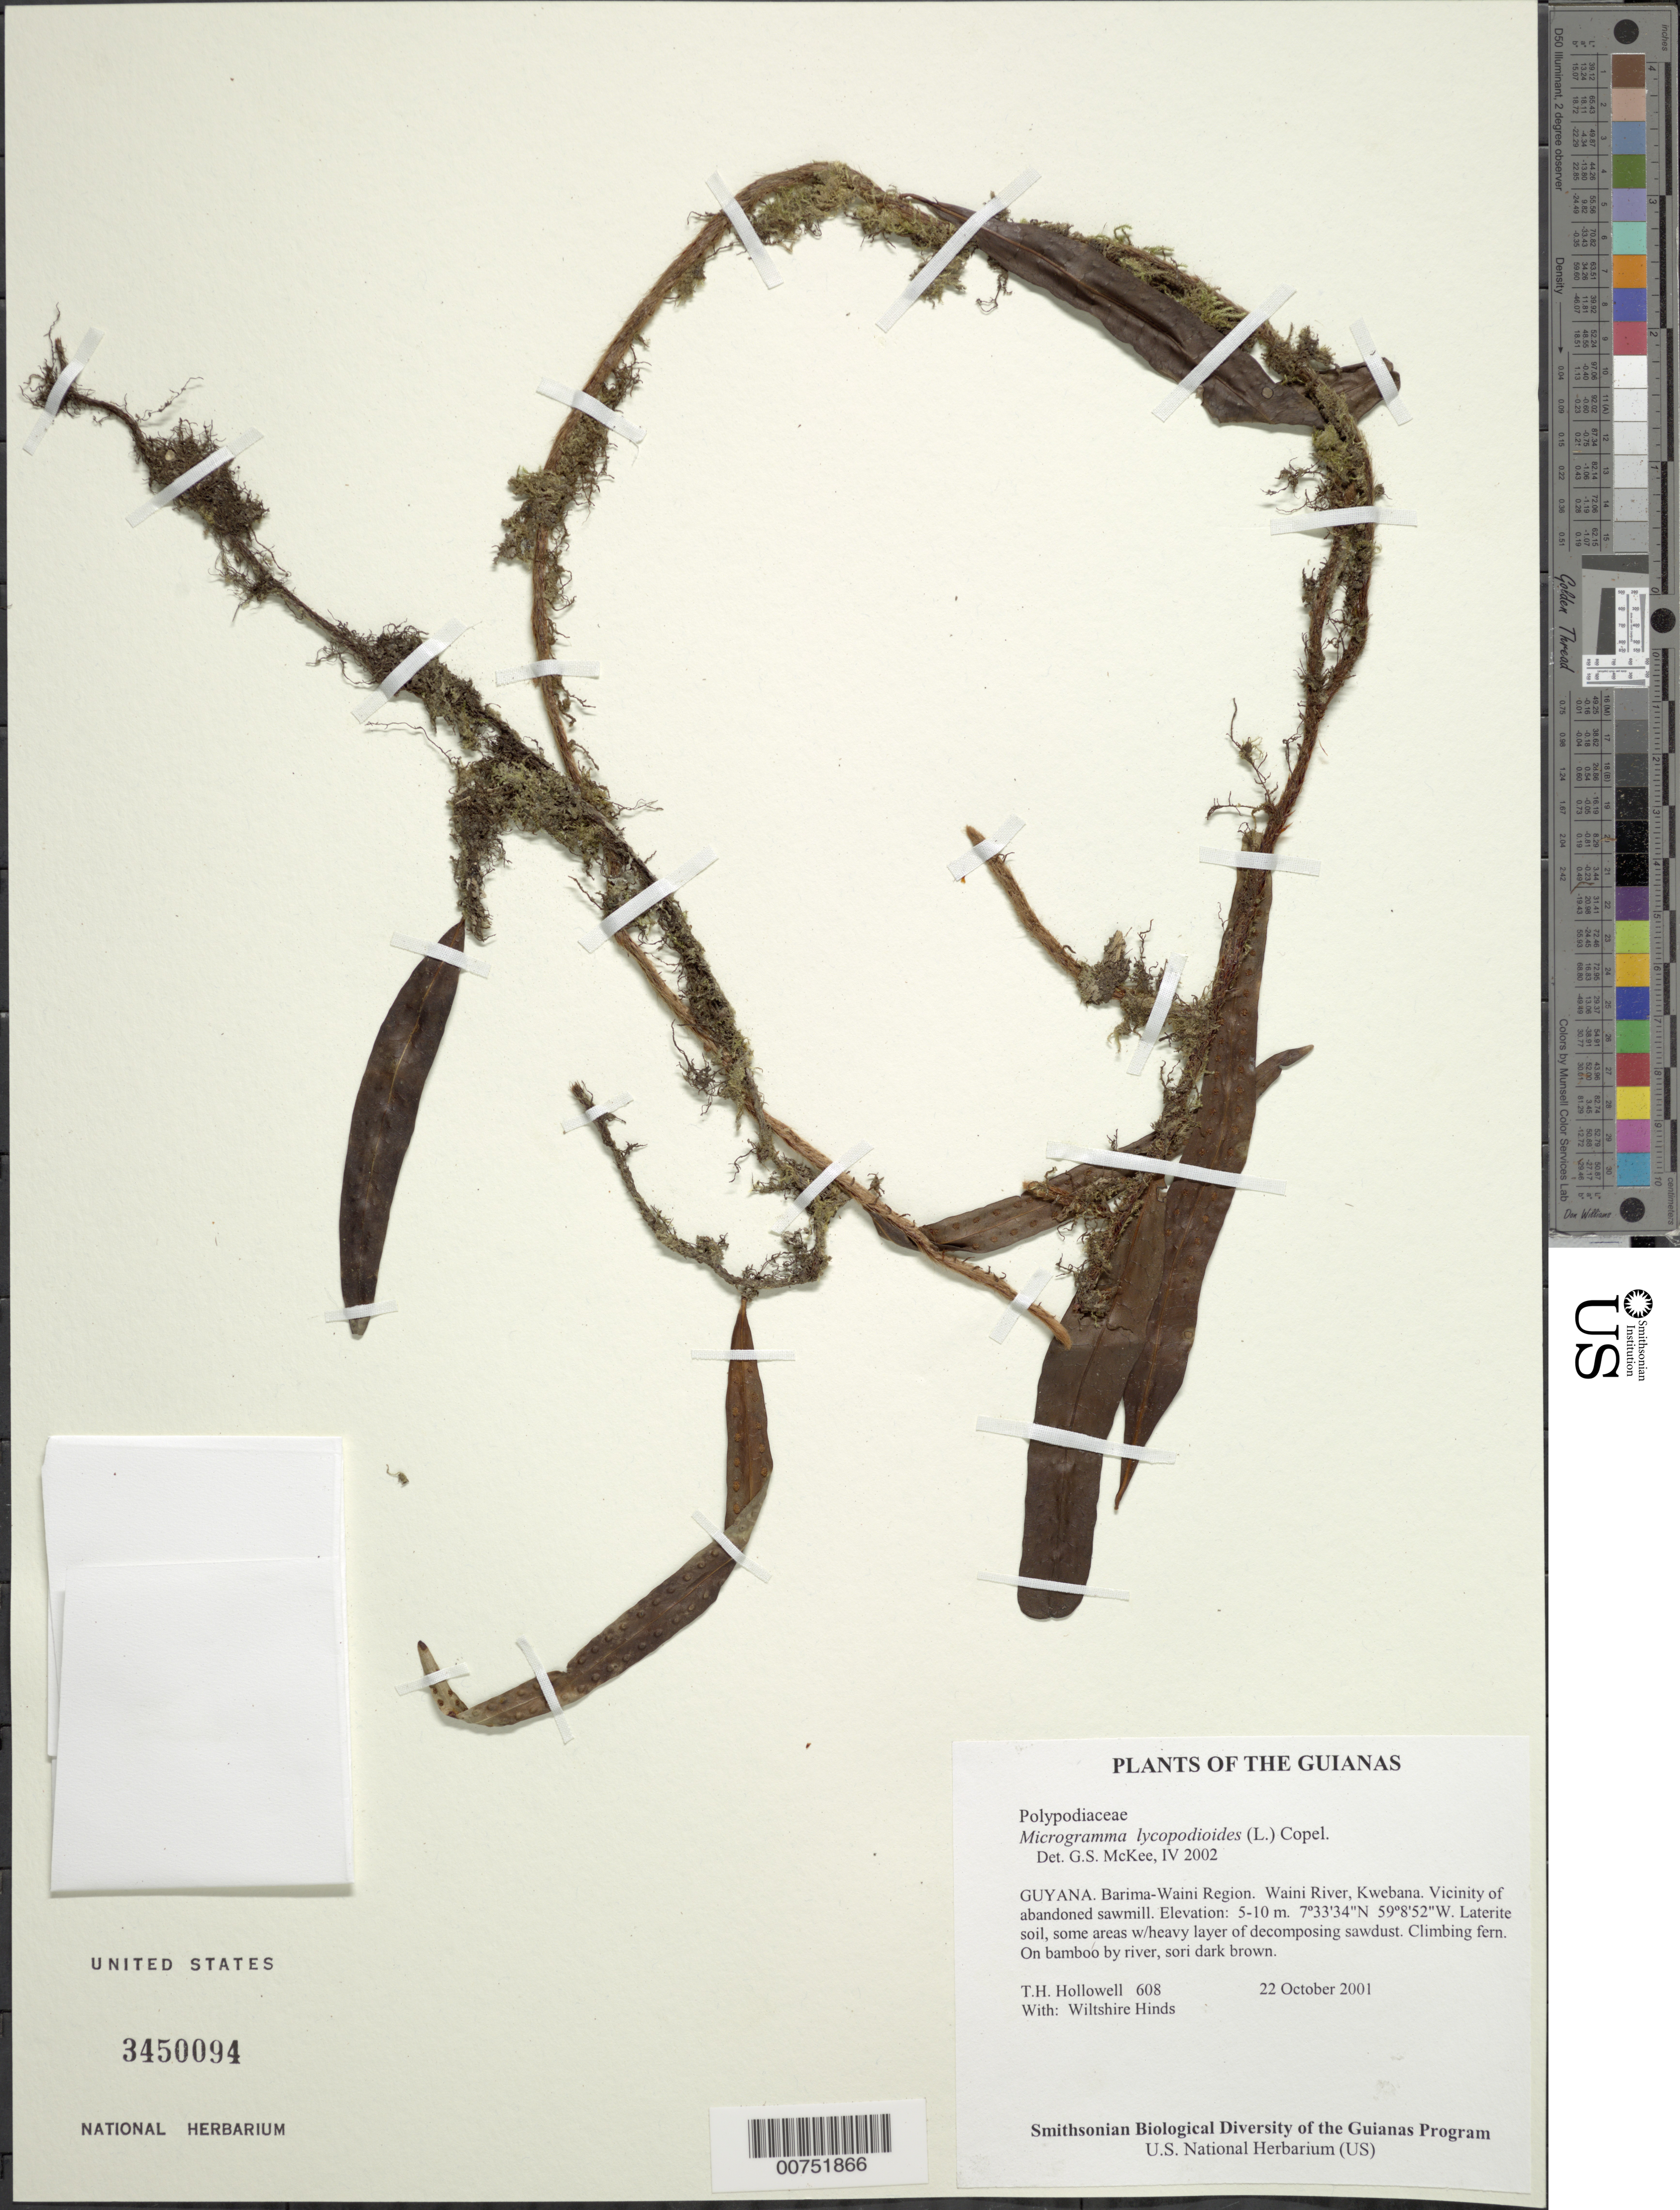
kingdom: Plantae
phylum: Tracheophyta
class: Polypodiopsida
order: Polypodiales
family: Polypodiaceae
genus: Microgramma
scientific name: Microgramma lycopodioides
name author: (L.) Copel.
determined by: McKee, G. S., (US), NMNH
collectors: T. Hollowell & W. Hinds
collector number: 608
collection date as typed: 22 October 2001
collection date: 2001-10-22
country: Guyana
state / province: Barima-Waini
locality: Waini River, Kwebana. Vicinity of abandoned sawmill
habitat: Laterite soil, some areas w/heavy layer of decomposing sawdust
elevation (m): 5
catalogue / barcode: US 3450094